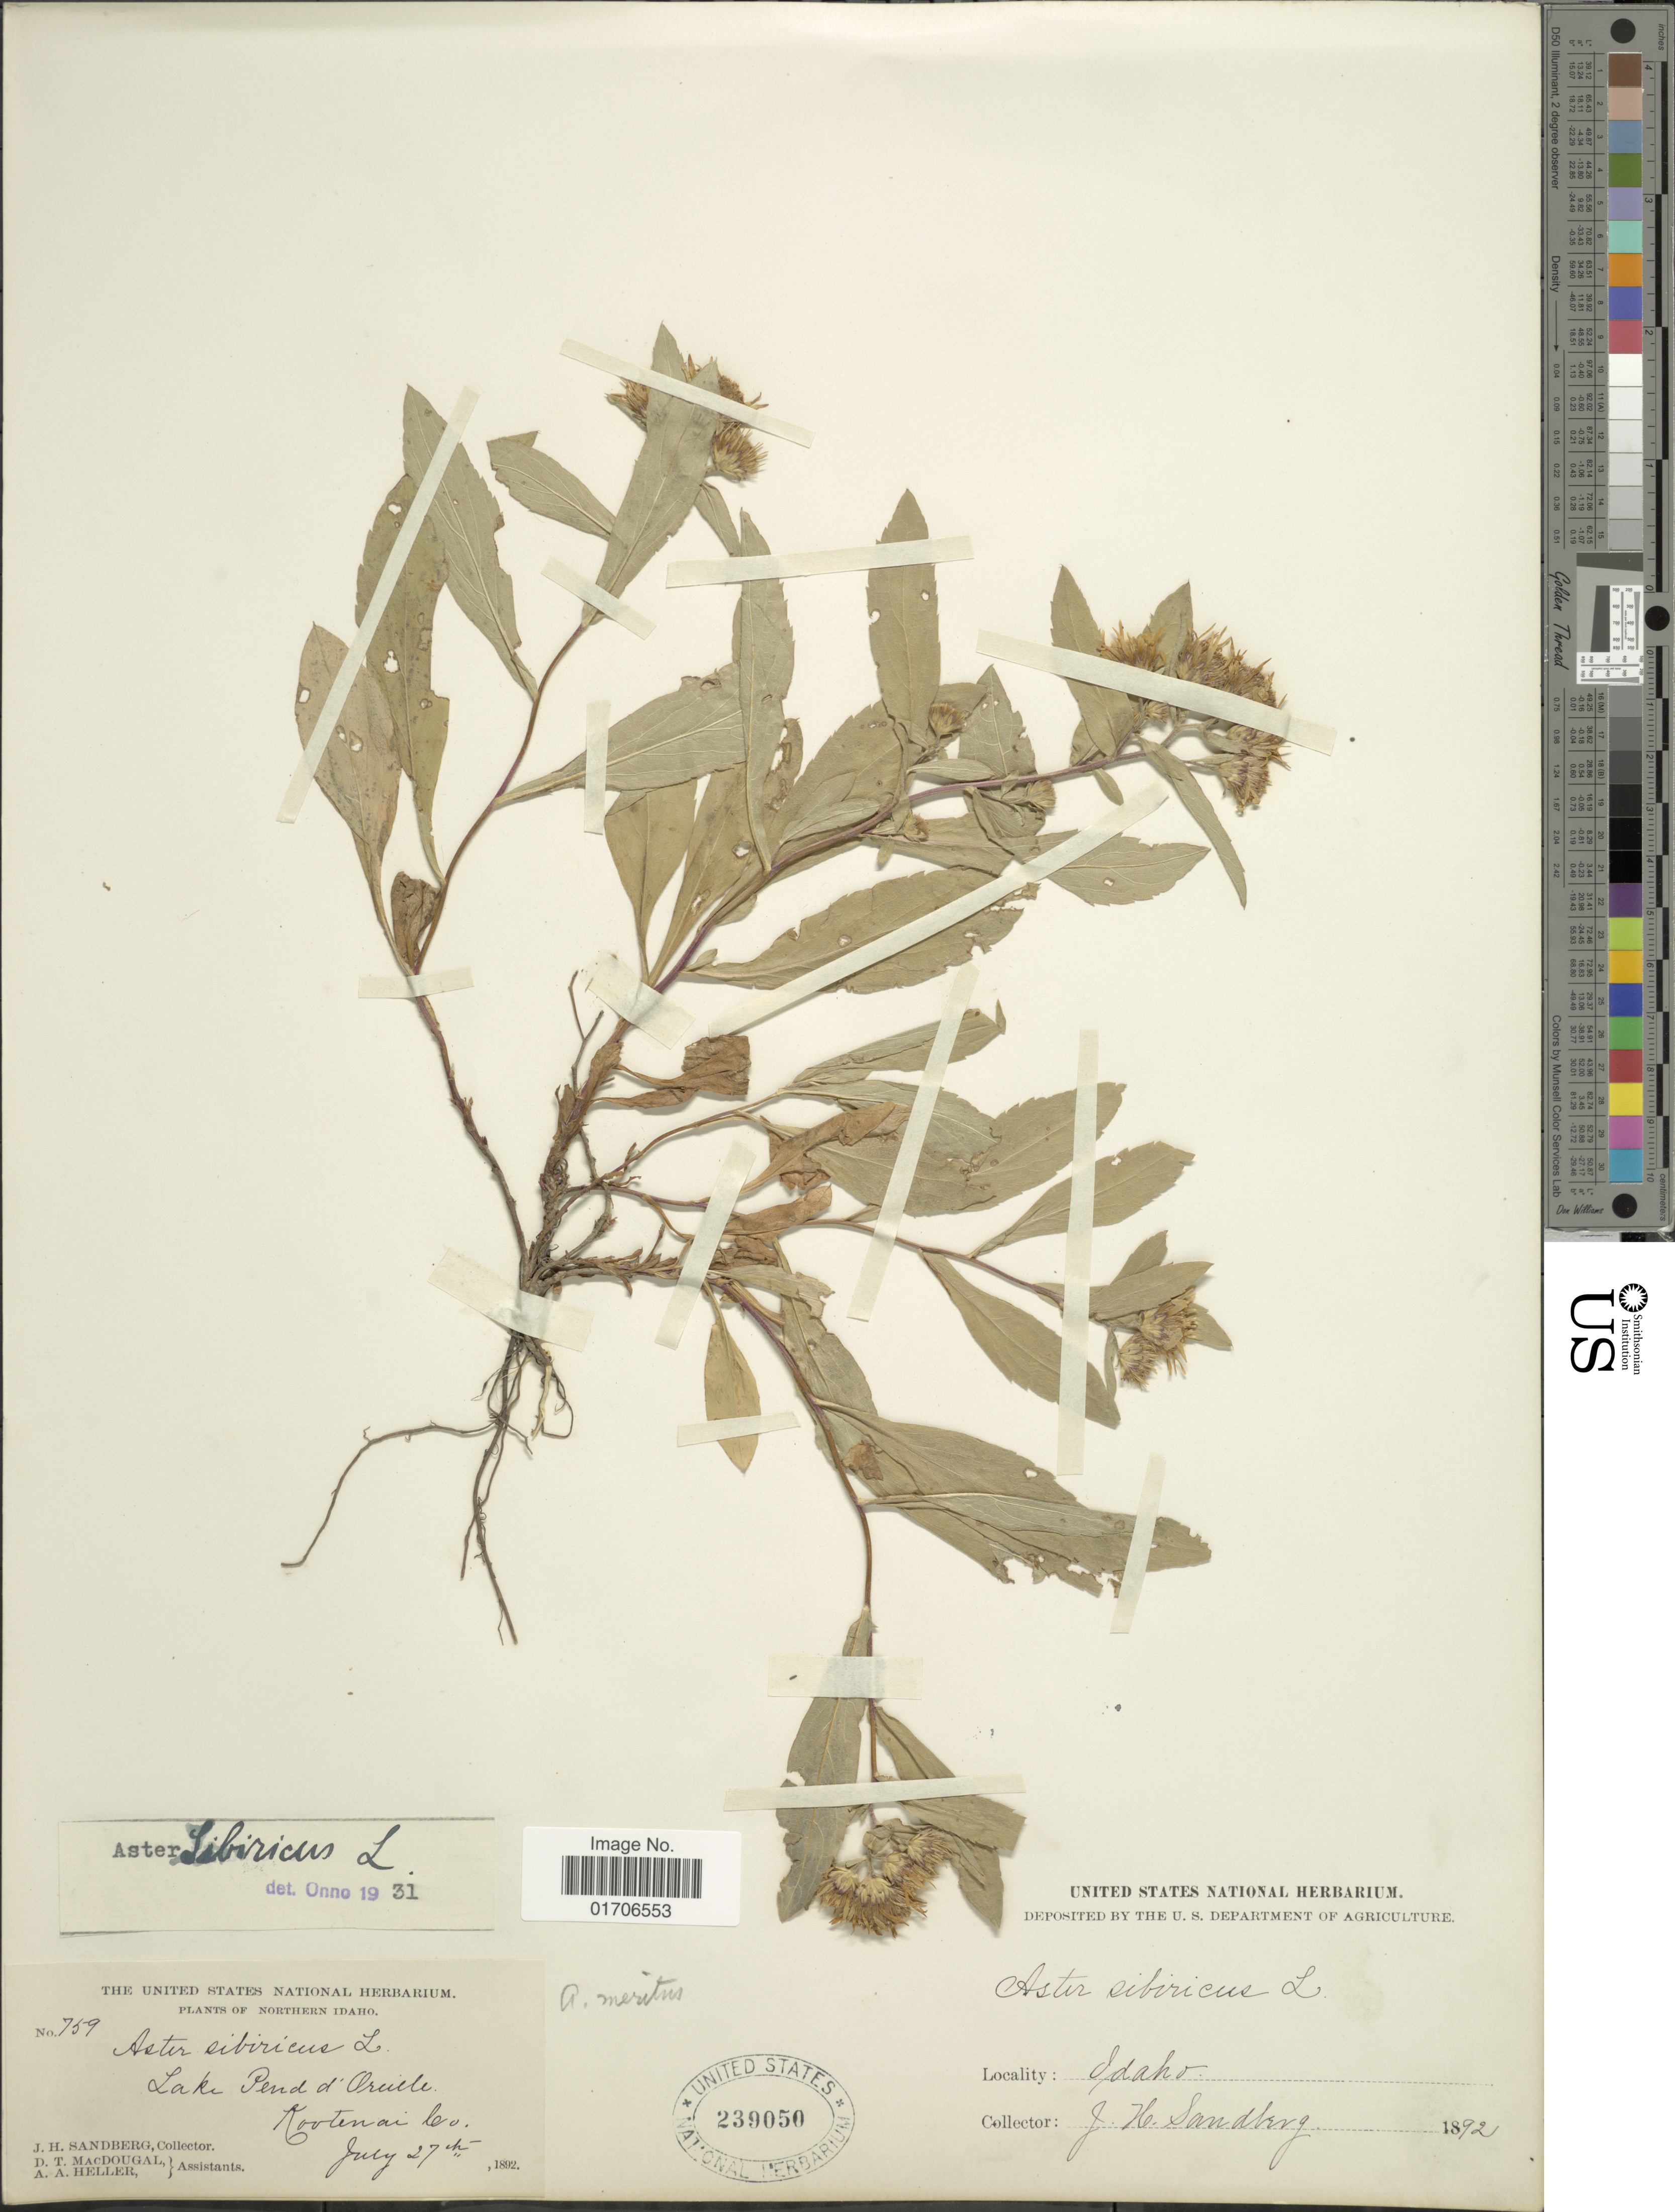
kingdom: Plantae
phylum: Tracheophyta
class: Magnoliopsida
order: Asterales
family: Asteraceae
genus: Eurybia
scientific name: Eurybia merita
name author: (A. Nelson) G.L. Nesom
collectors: J. H. Sandberg, D. T. MacDougal & A. A. Heller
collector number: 759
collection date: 1892-07-27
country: United States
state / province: Idaho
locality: Northern Idaho. Lake Pend d'Oreille. Kootenai Co.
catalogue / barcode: US 239050